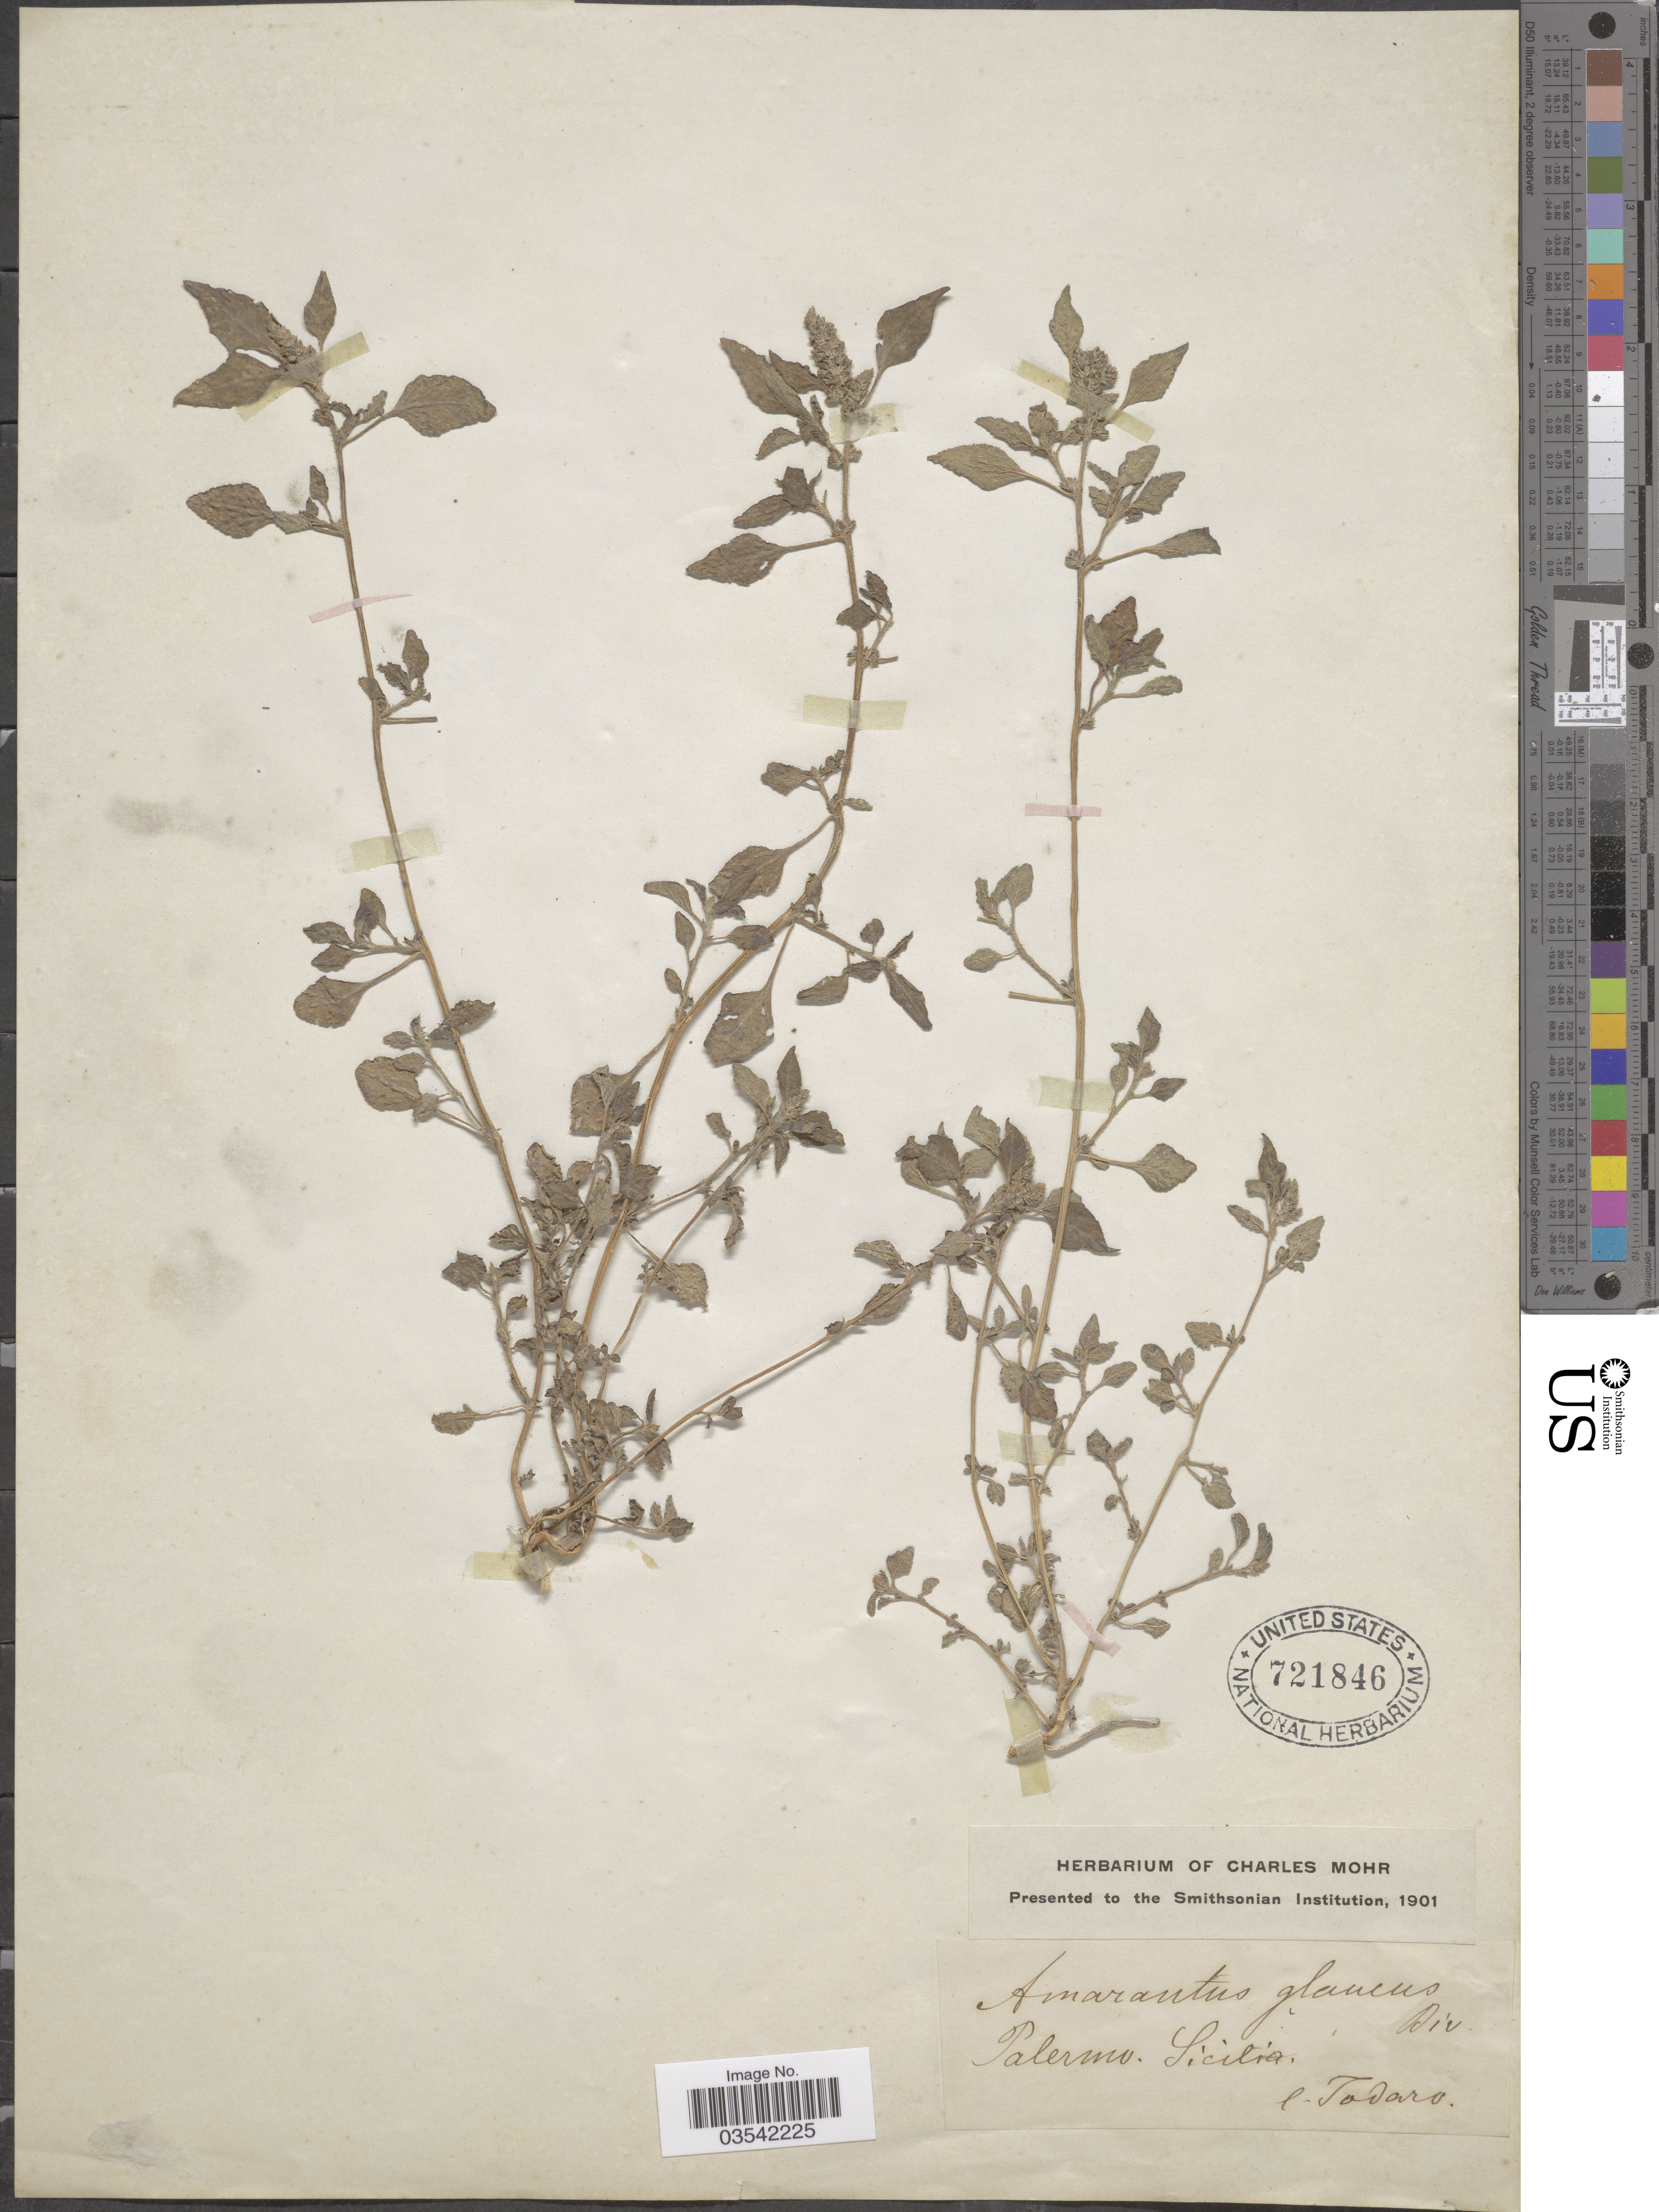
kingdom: Plantae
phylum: Tracheophyta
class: Magnoliopsida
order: Caryophyllales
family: Amaranthaceae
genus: Amaranthus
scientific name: Amaranthus glaucus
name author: Biv.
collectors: Todaro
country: Italy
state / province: Siciliana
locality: Palermo, Sicilia.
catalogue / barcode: US 721846